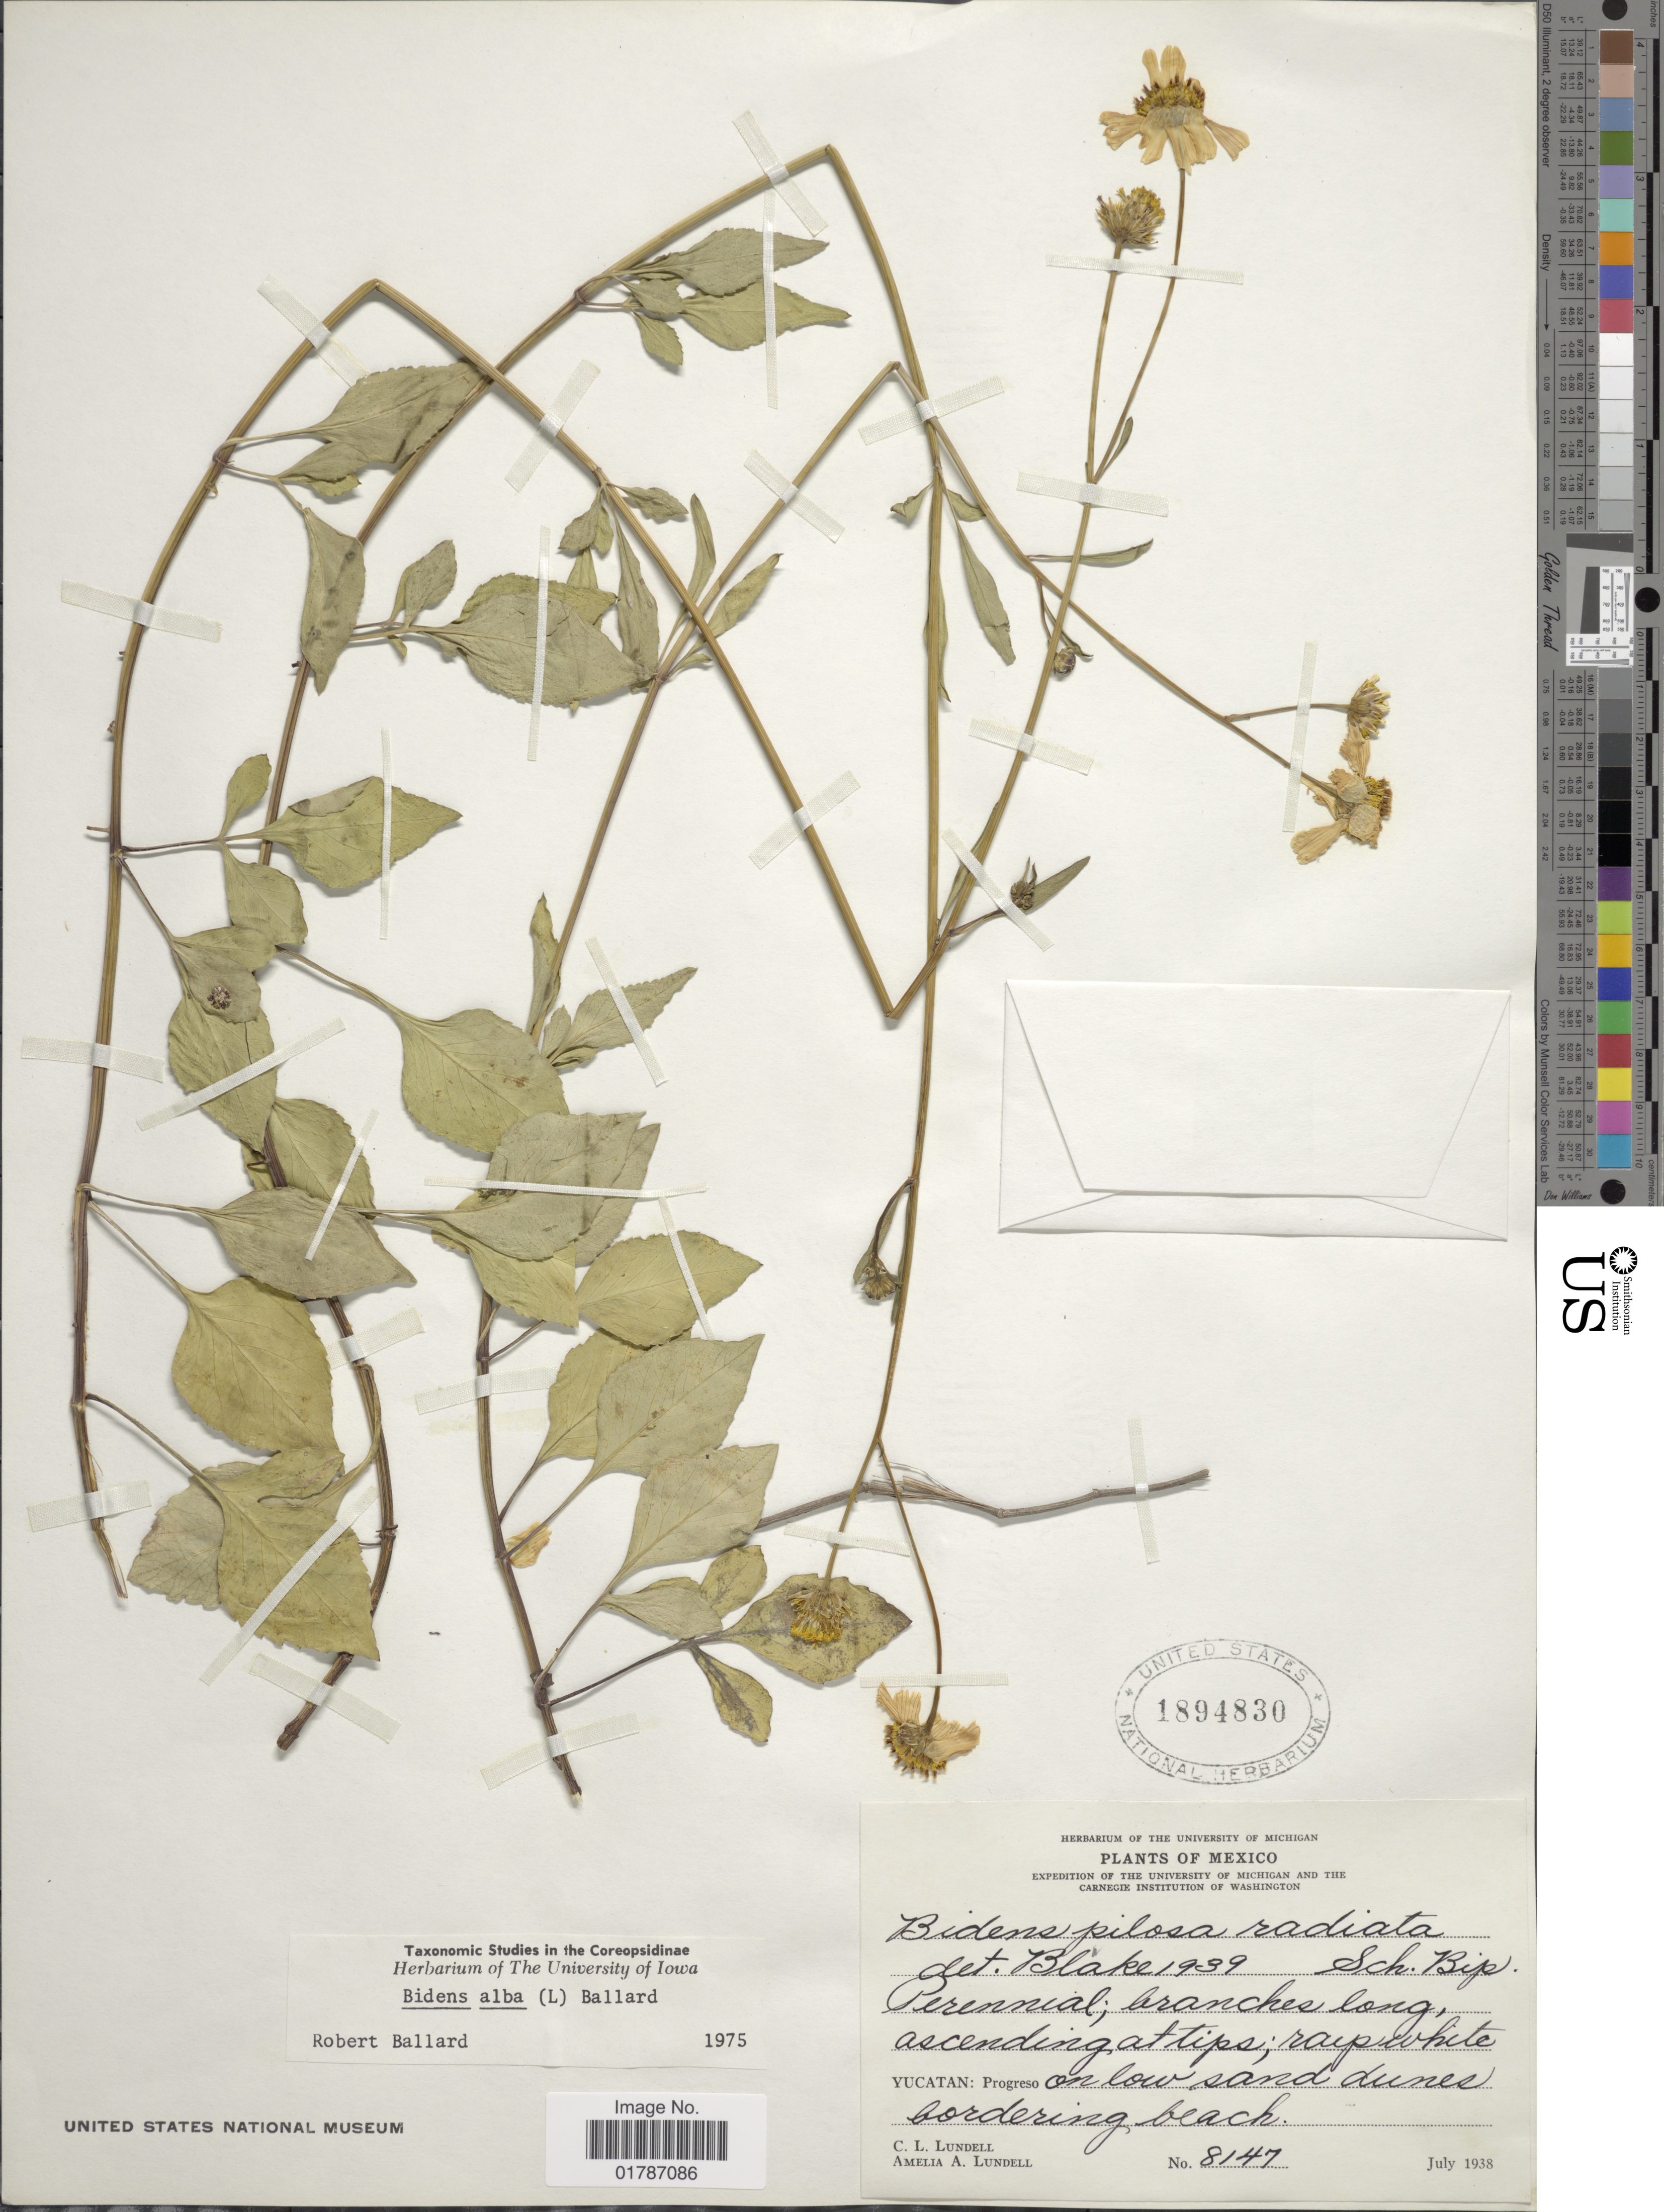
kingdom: Plantae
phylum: Tracheophyta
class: Magnoliopsida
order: Asterales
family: Asteraceae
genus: Bidens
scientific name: Bidens alba var. alba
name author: (L.) DC.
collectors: C. L. Lundell & A. A. Lundell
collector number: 8147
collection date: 1938-07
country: Mexico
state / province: Yucatán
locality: Yucatan: Progreso on low sand dunes bordering beach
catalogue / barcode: US 1894830